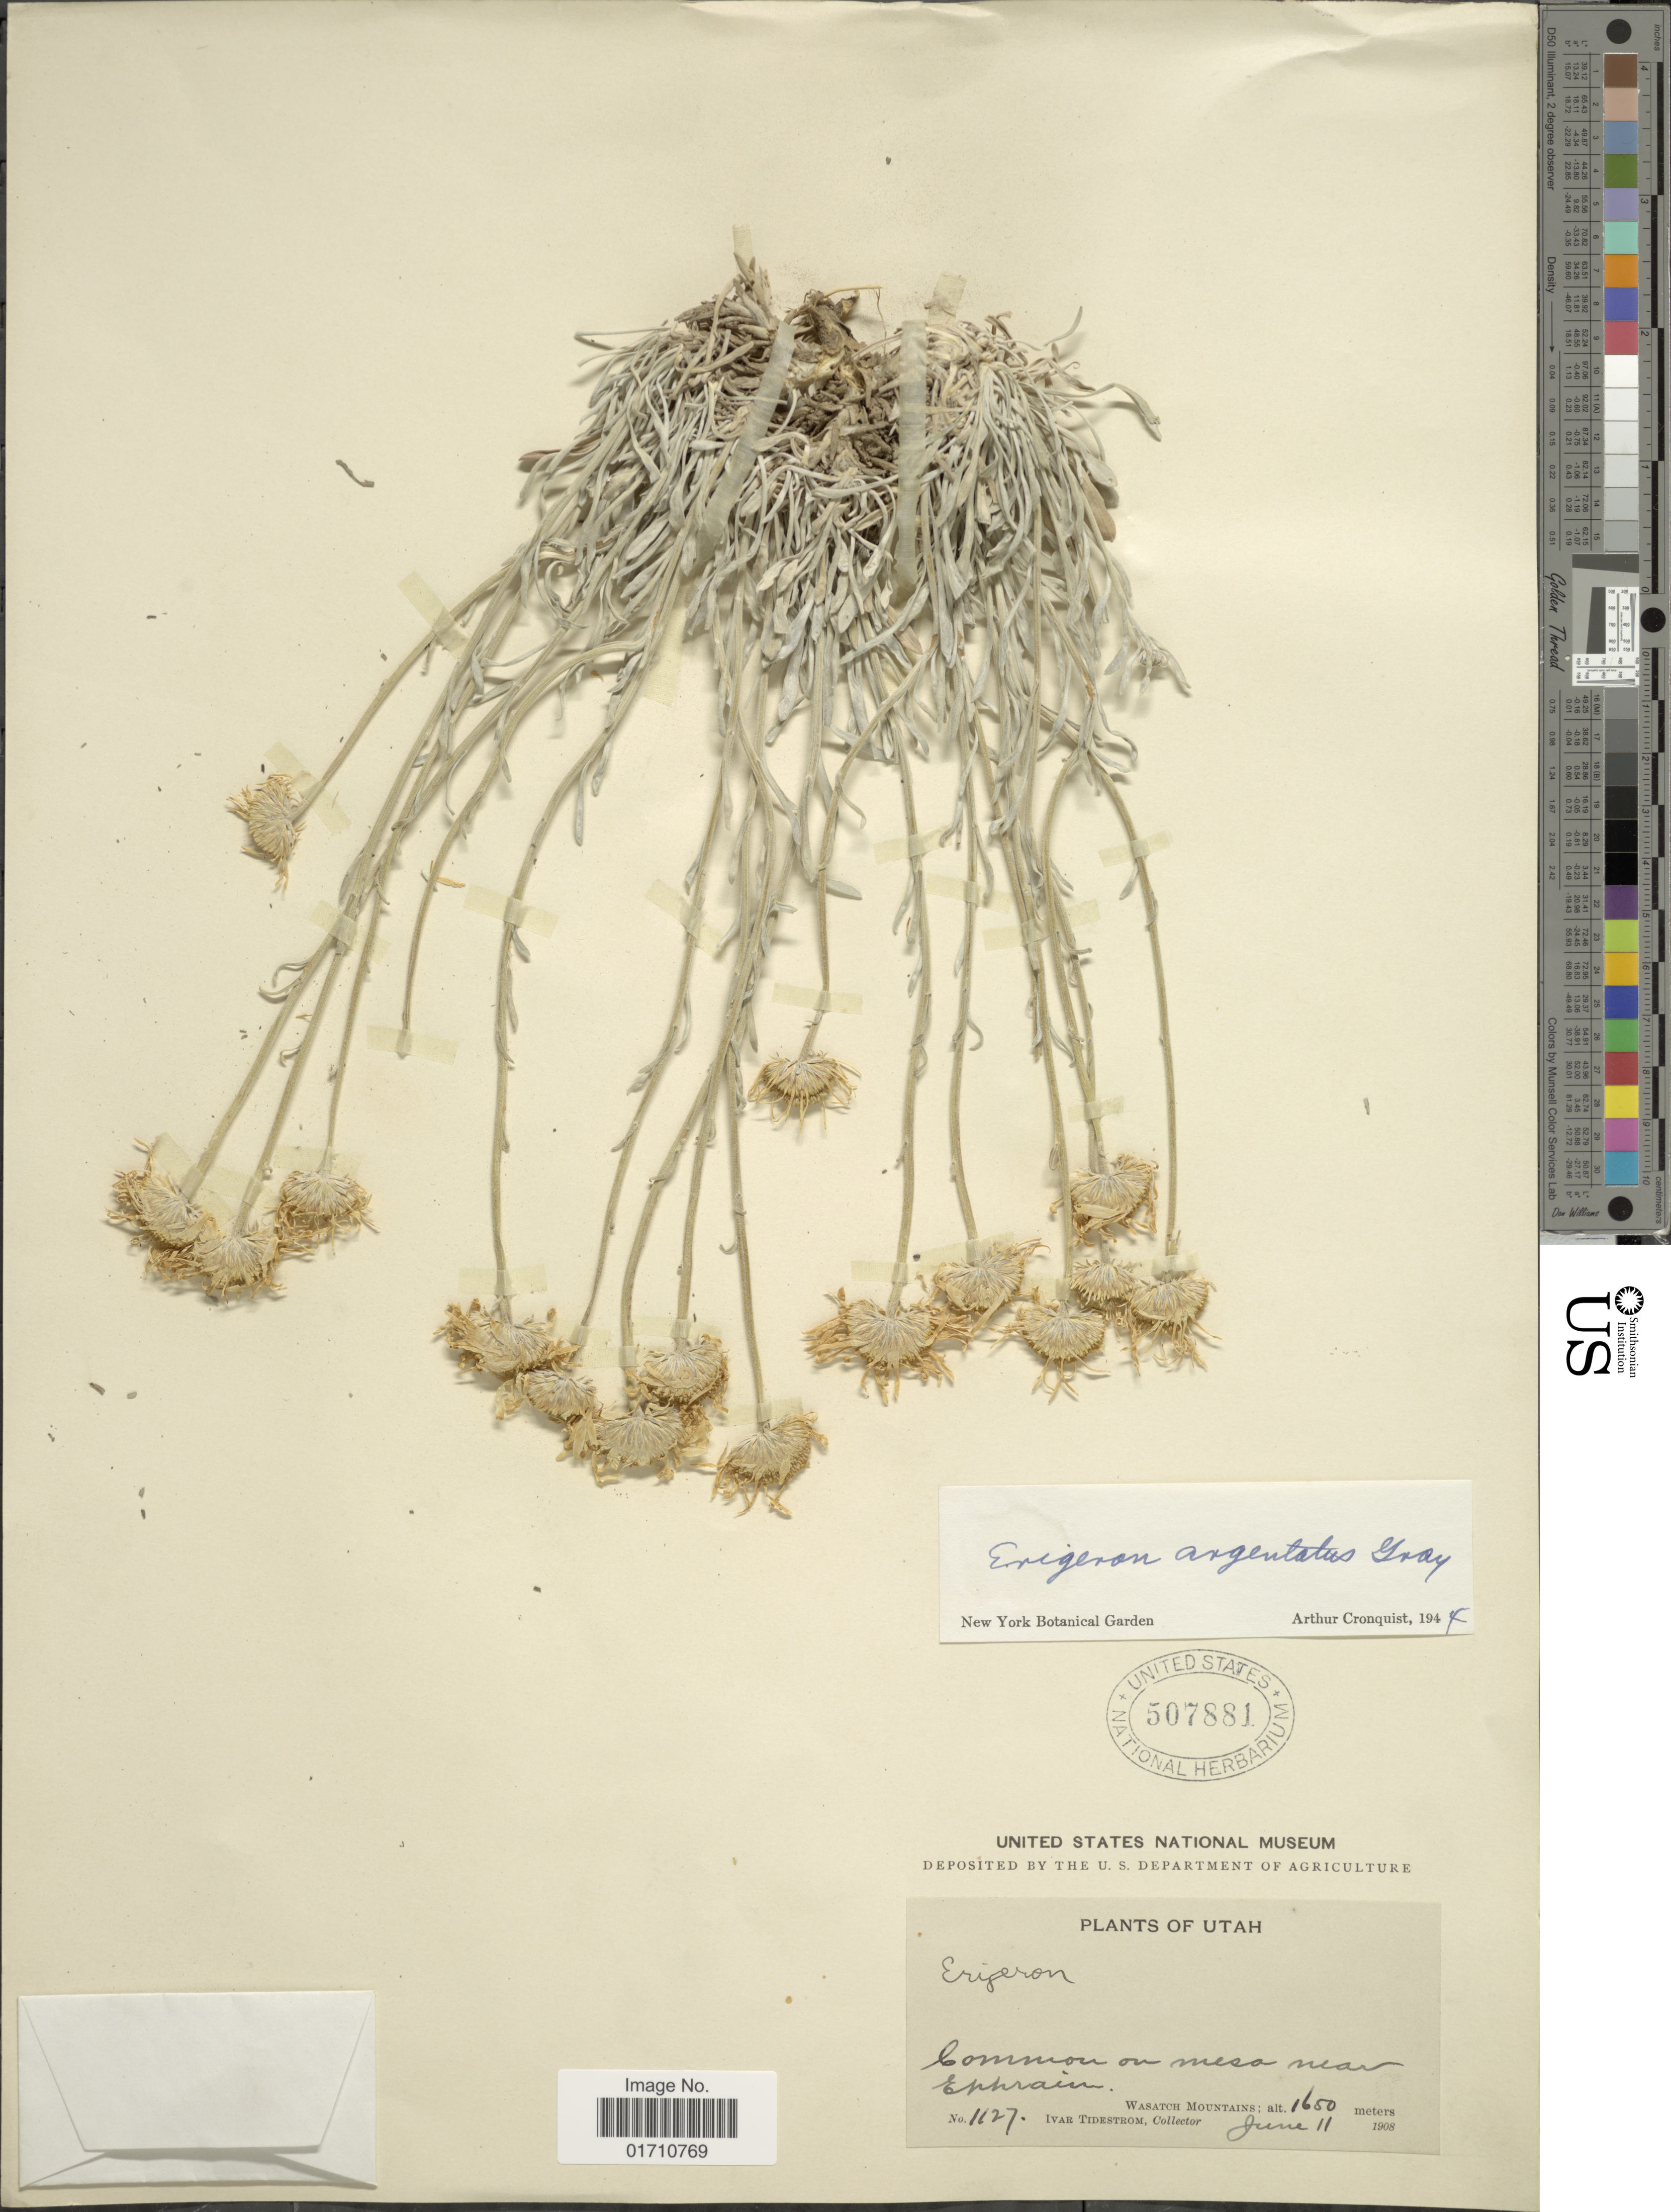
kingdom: Plantae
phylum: Tracheophyta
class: Magnoliopsida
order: Asterales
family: Asteraceae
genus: Erigeron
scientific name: Erigeron argentatus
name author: A. Gray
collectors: I. F. Tidestrom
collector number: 1127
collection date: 1908-06-11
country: United States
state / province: Utah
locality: Common on mesa near Ephraim, Wasatch Mountains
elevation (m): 1650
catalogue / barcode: US 507881